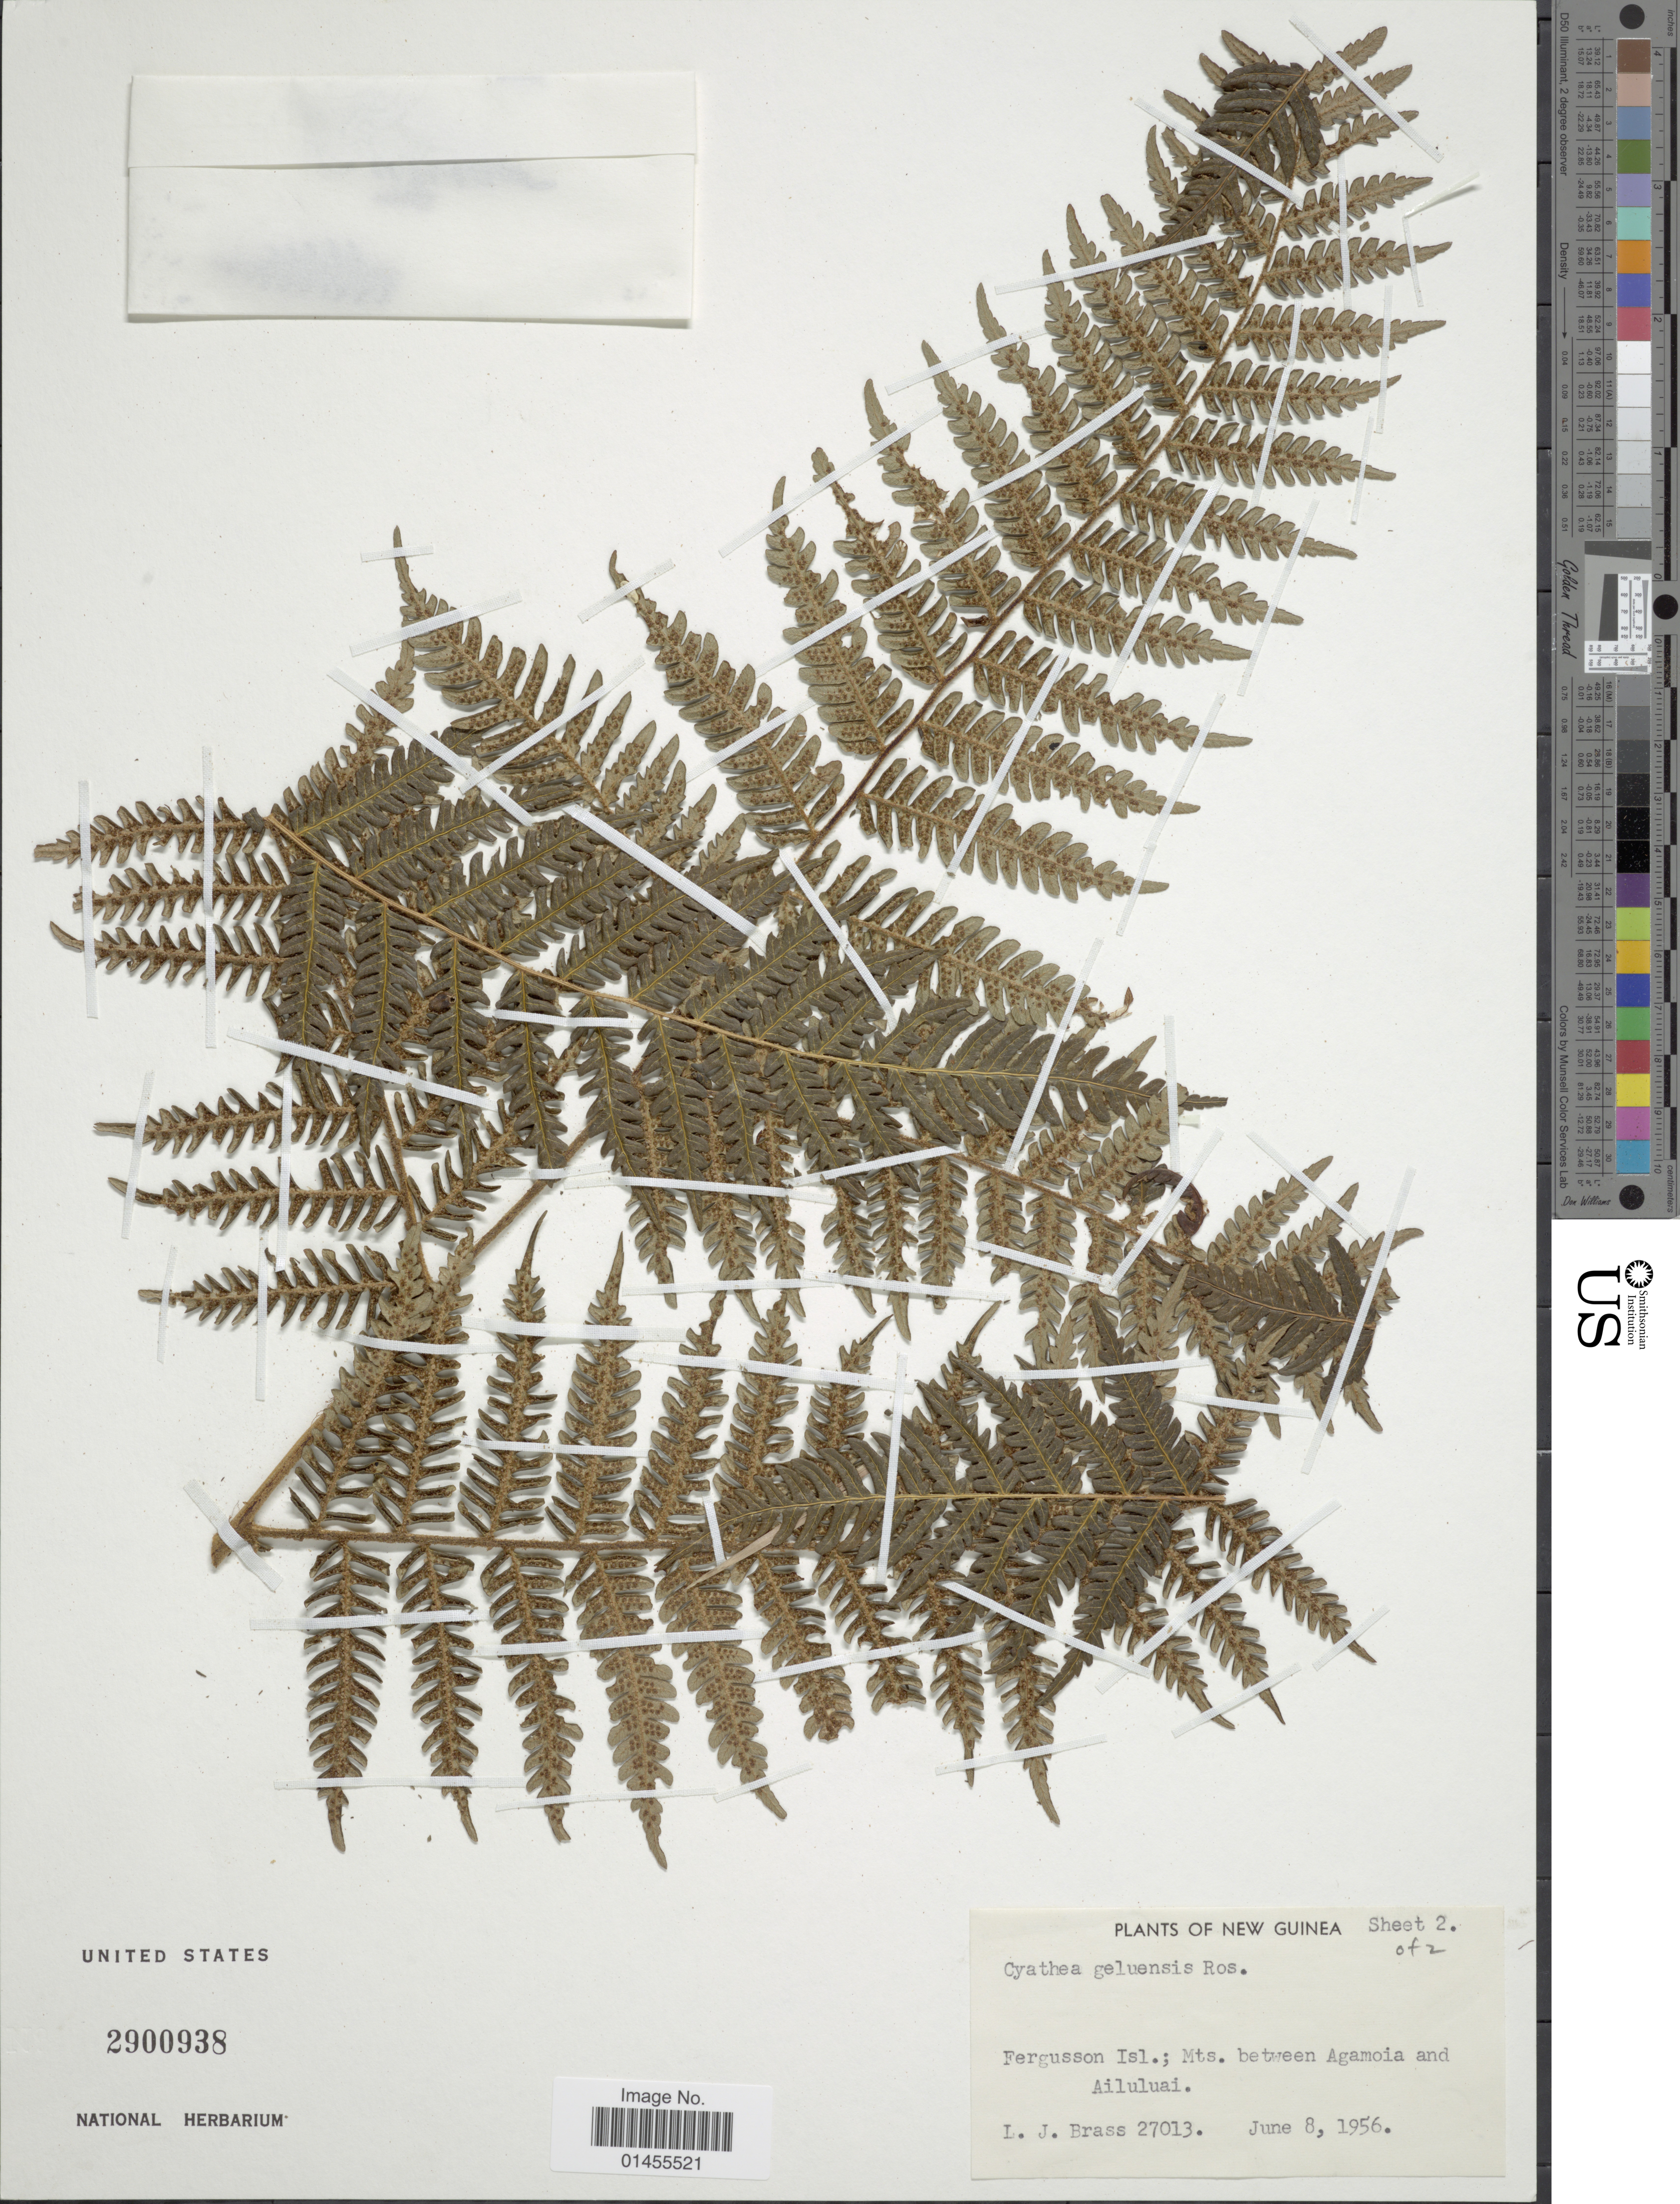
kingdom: Plantae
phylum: Tracheophyta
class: Polypodiopsida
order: Cyatheales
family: Cyatheaceae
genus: Alsophila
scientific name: Alsophila geluensis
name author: (Rosenst.) R.M. Tryon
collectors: L. J. Brass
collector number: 27013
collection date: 1956-06-08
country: Papua New Guinea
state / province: Milne Bay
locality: New Guinea. Fergusson Isl.; Mts. between Agamoia and Ailuluai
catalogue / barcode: US 2900938